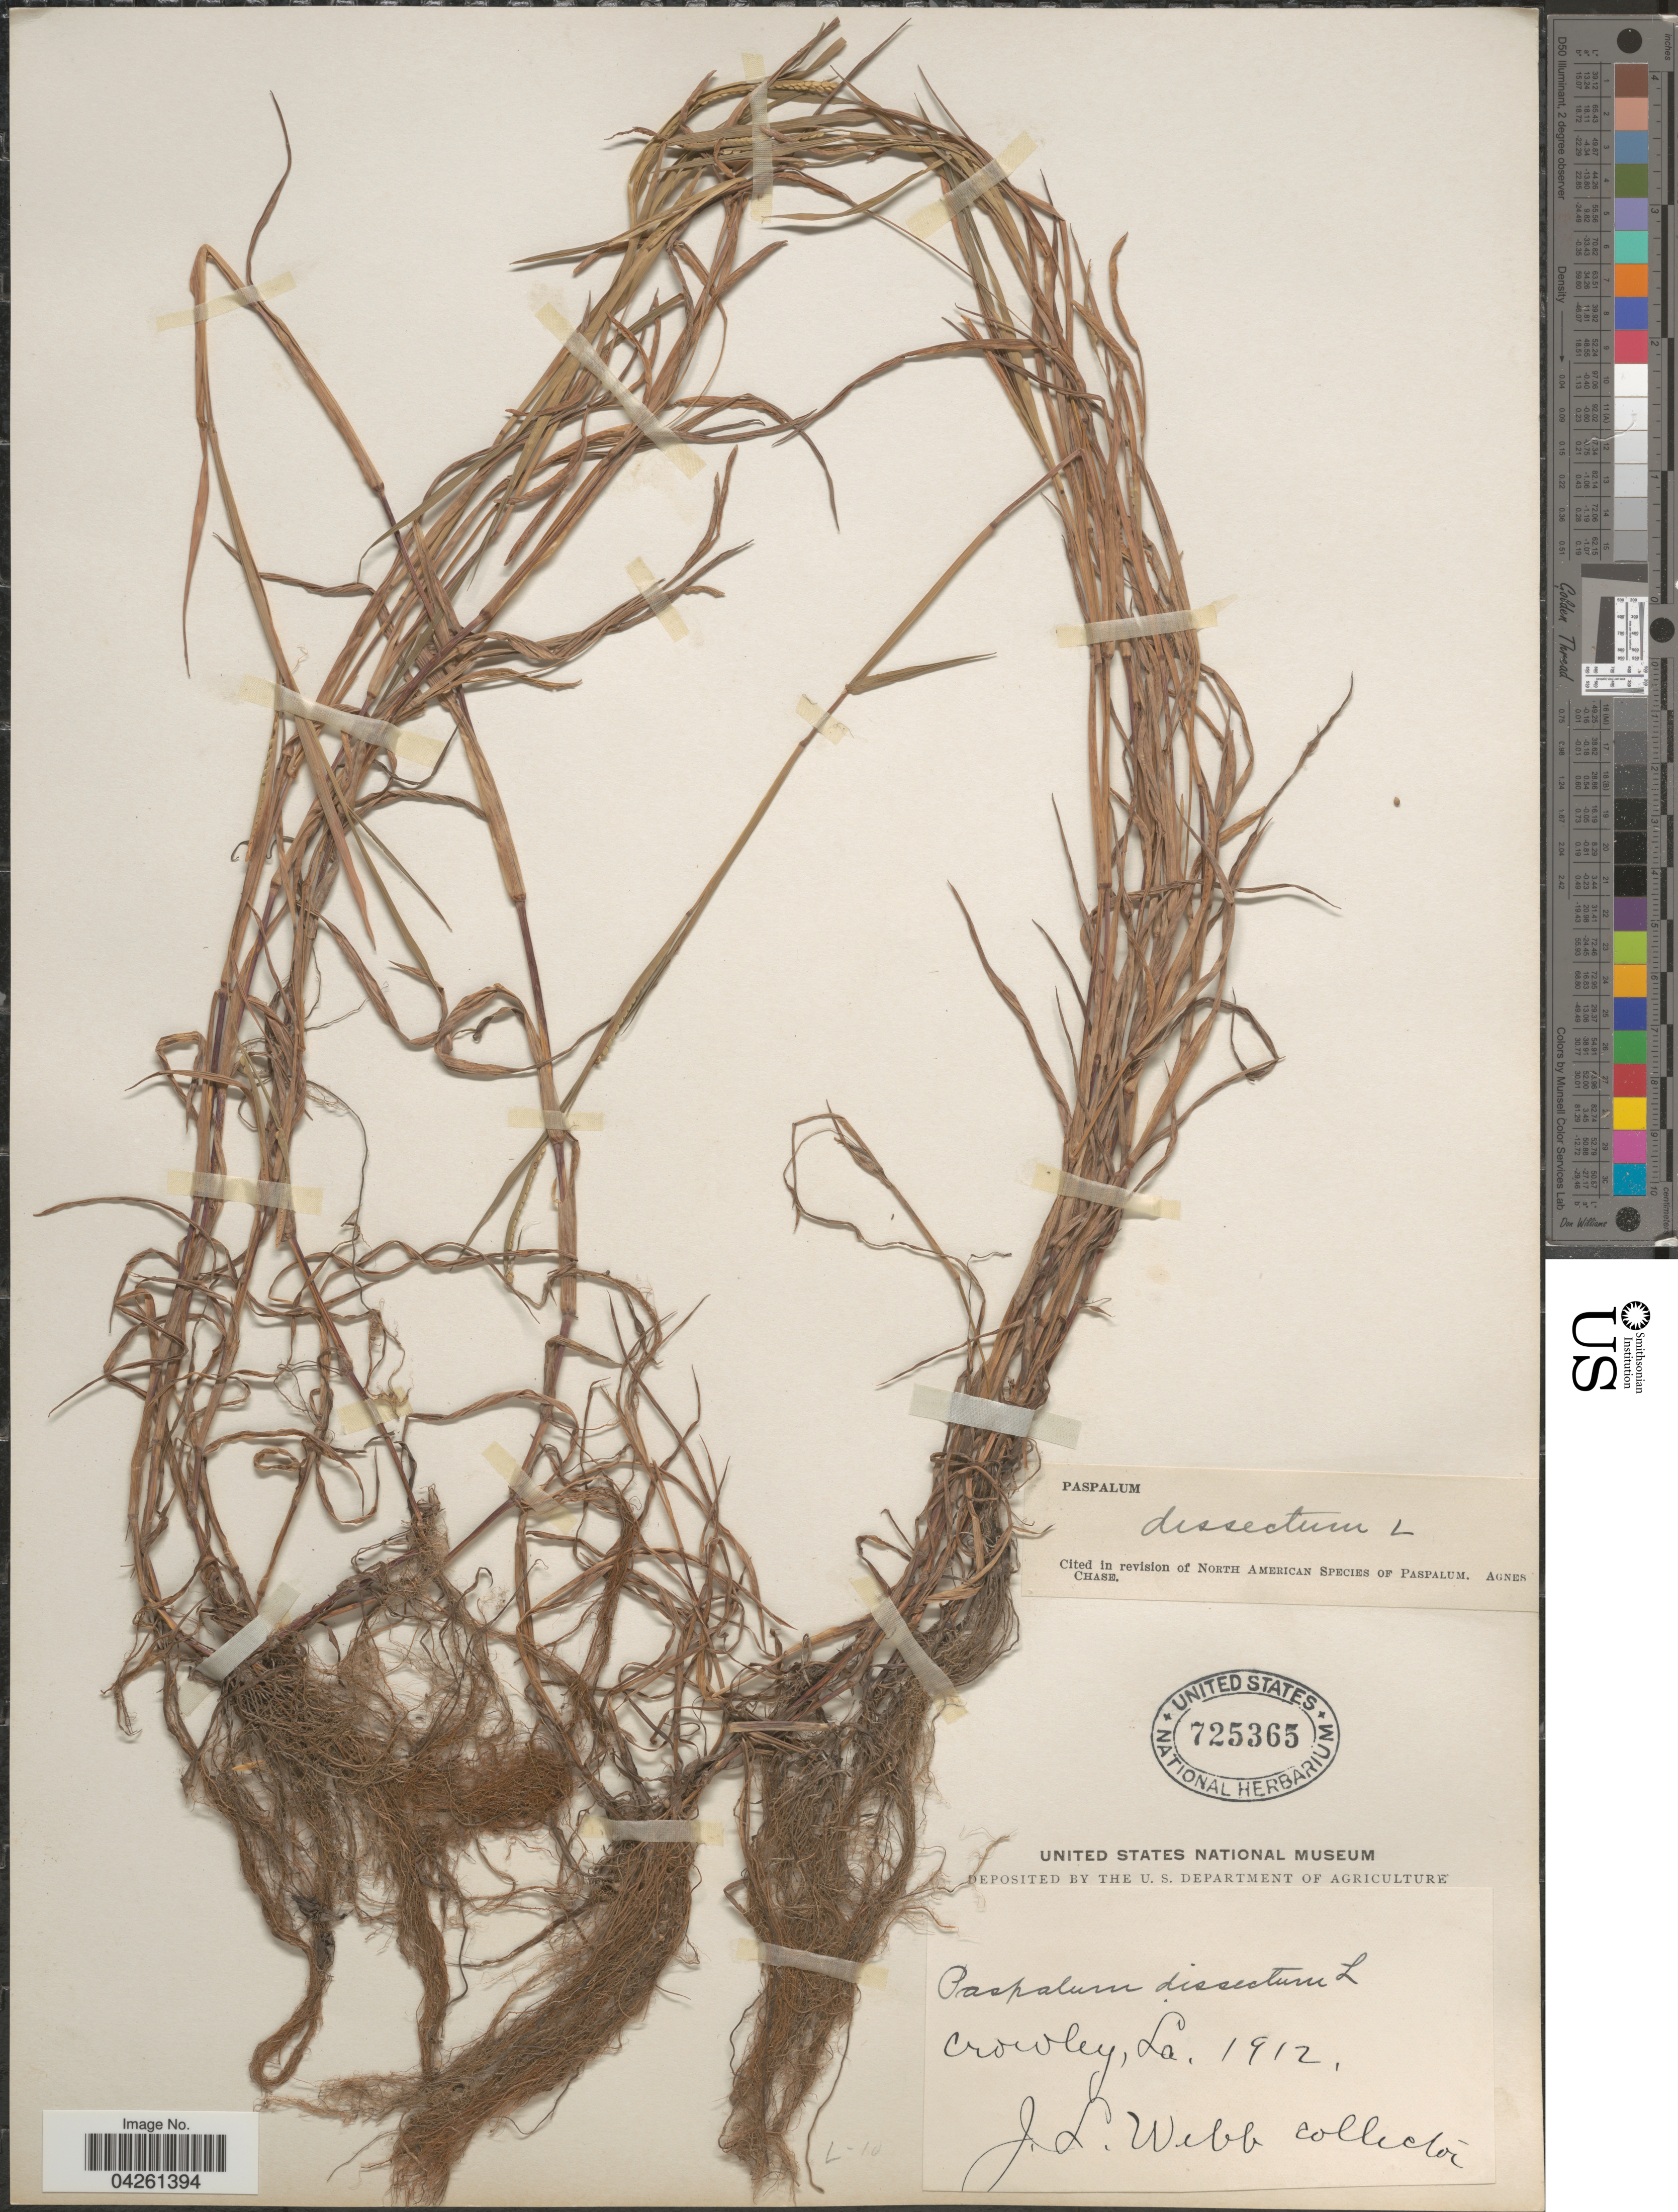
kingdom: Plantae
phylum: Tracheophyta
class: Liliopsida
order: Poales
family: Poaceae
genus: Paspalum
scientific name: Paspalum dissectum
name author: (L.) L.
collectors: J. Webb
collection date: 1912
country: United States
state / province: Louisiana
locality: Crowley.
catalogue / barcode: US 725365